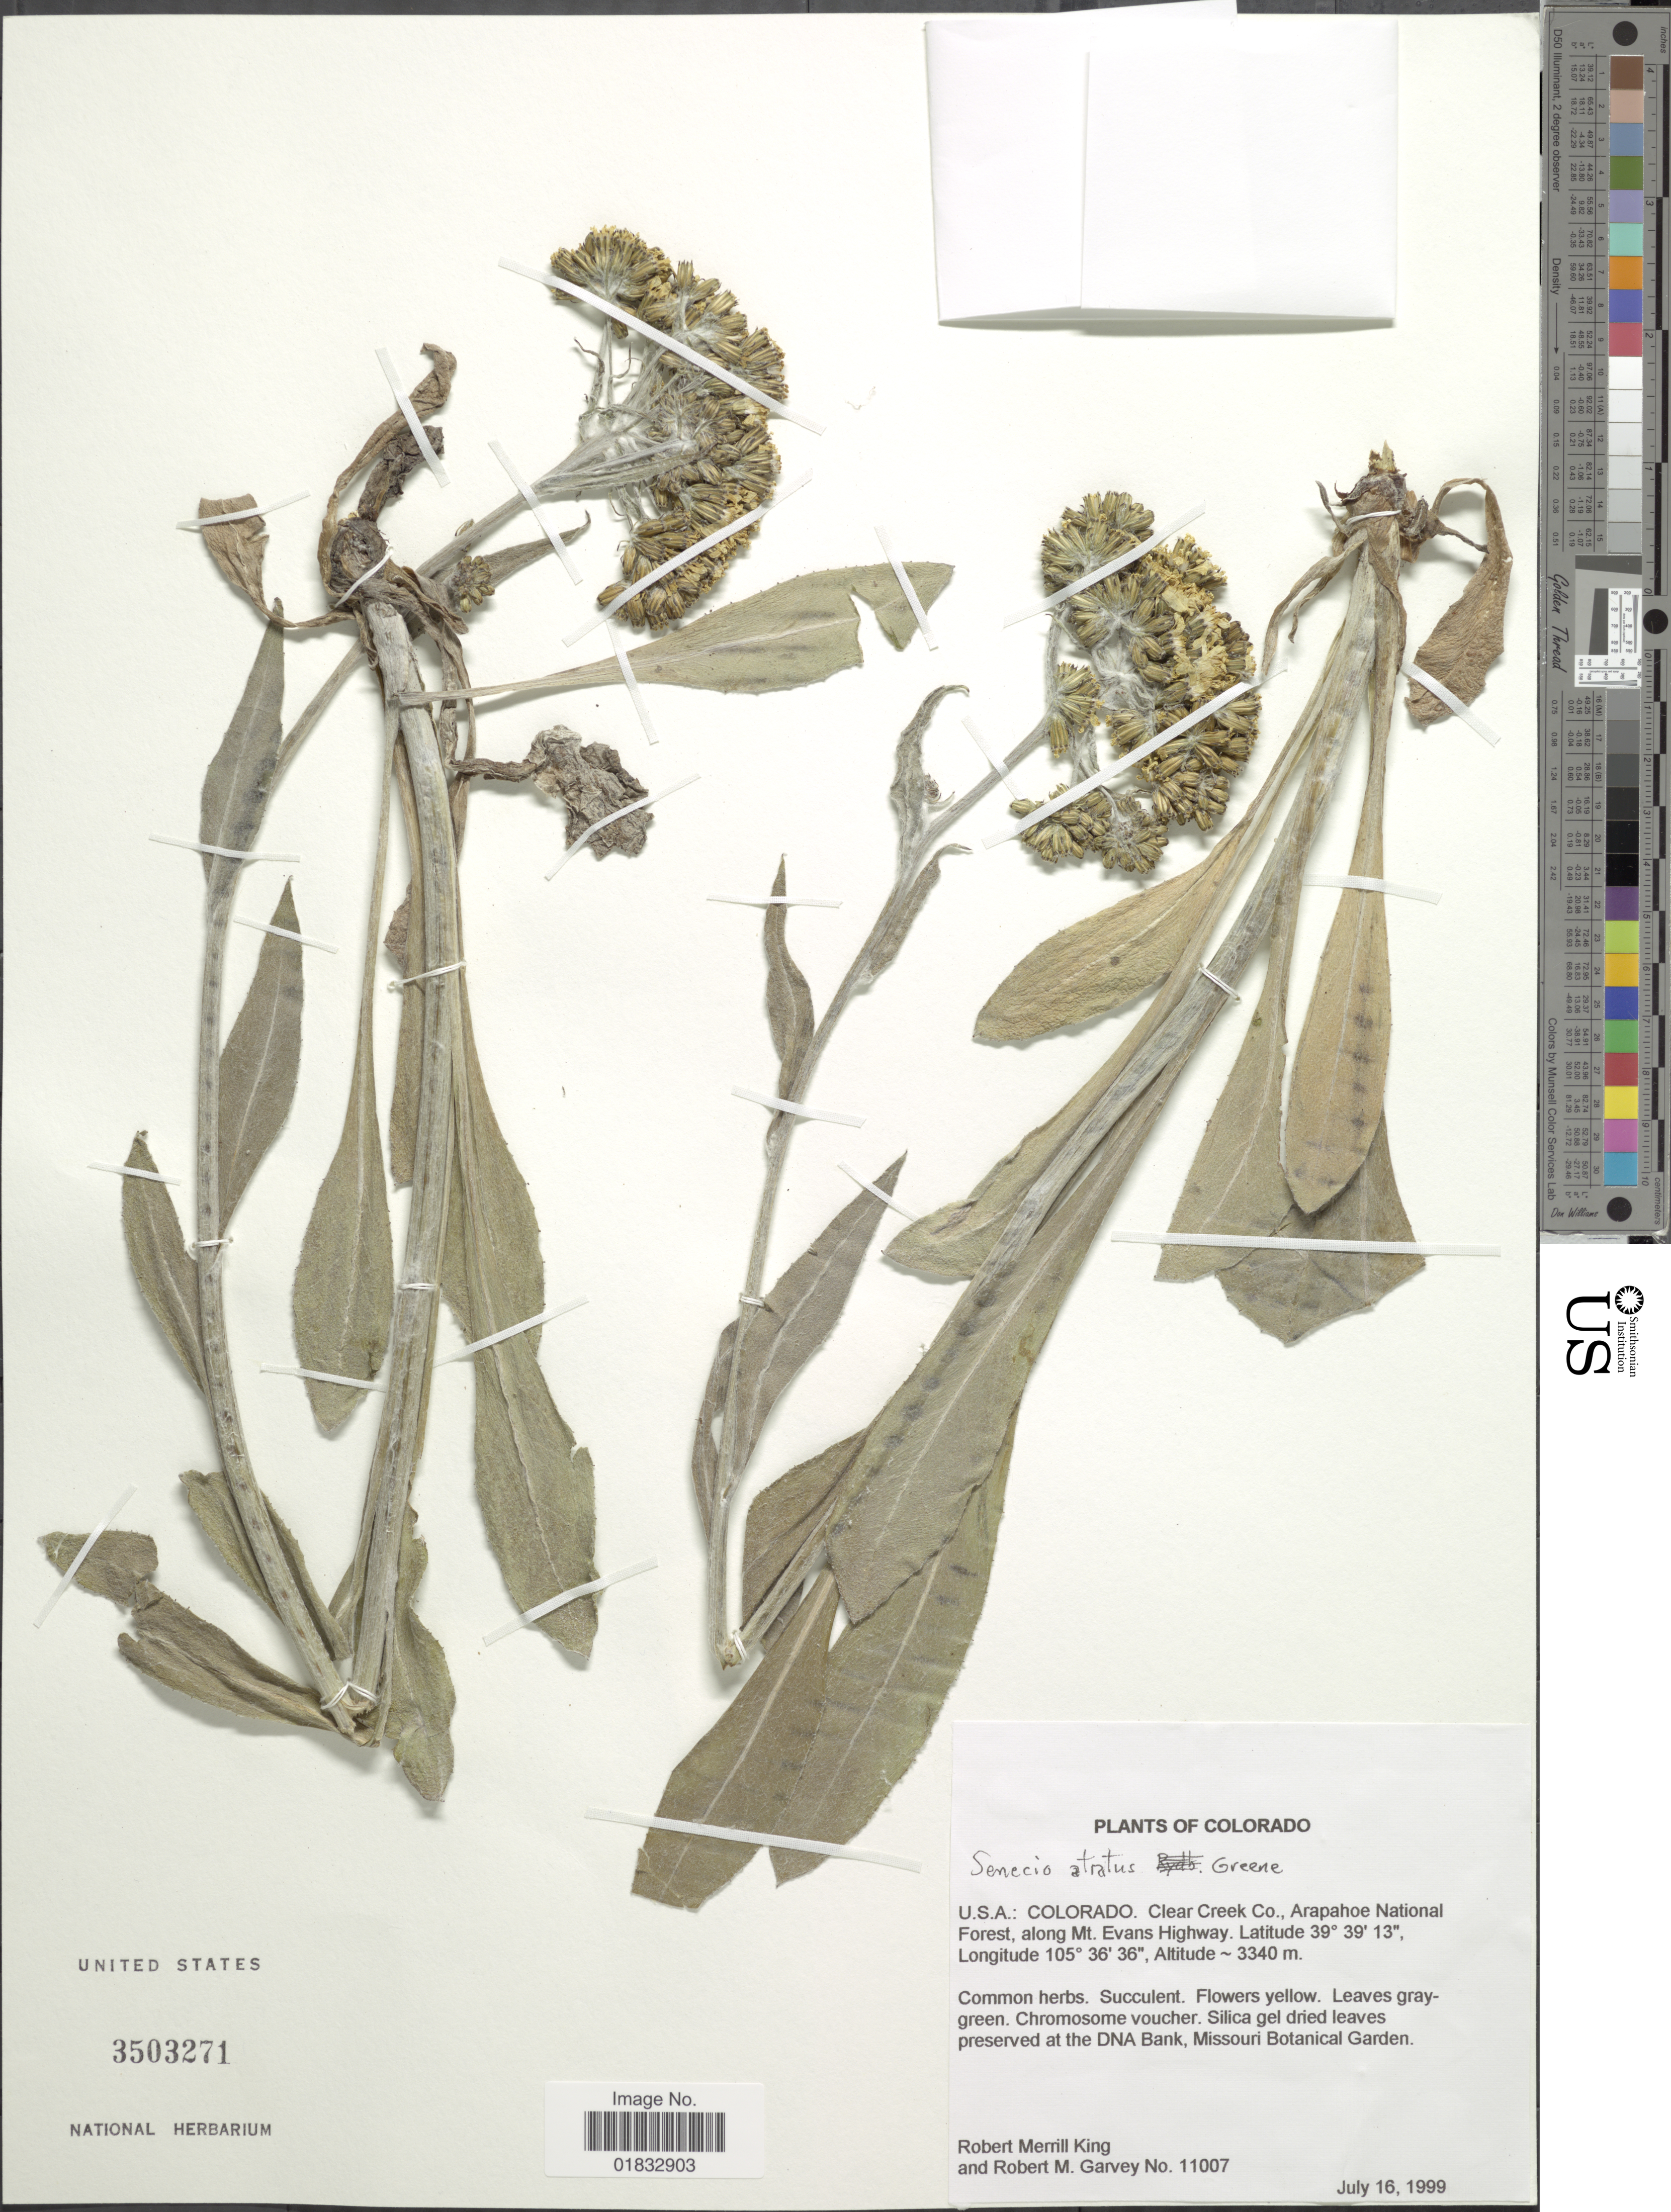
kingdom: Plantae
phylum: Tracheophyta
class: Magnoliopsida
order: Asterales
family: Asteraceae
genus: Senecio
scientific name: Senecio atratus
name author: Greene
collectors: R. M. King & R. Garvey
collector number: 11007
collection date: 1999-07-16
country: United States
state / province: Colorado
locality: Clear Creek Co., Arapahoe National Forest, along Mt Evans Highway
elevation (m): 3340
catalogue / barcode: US 3503271